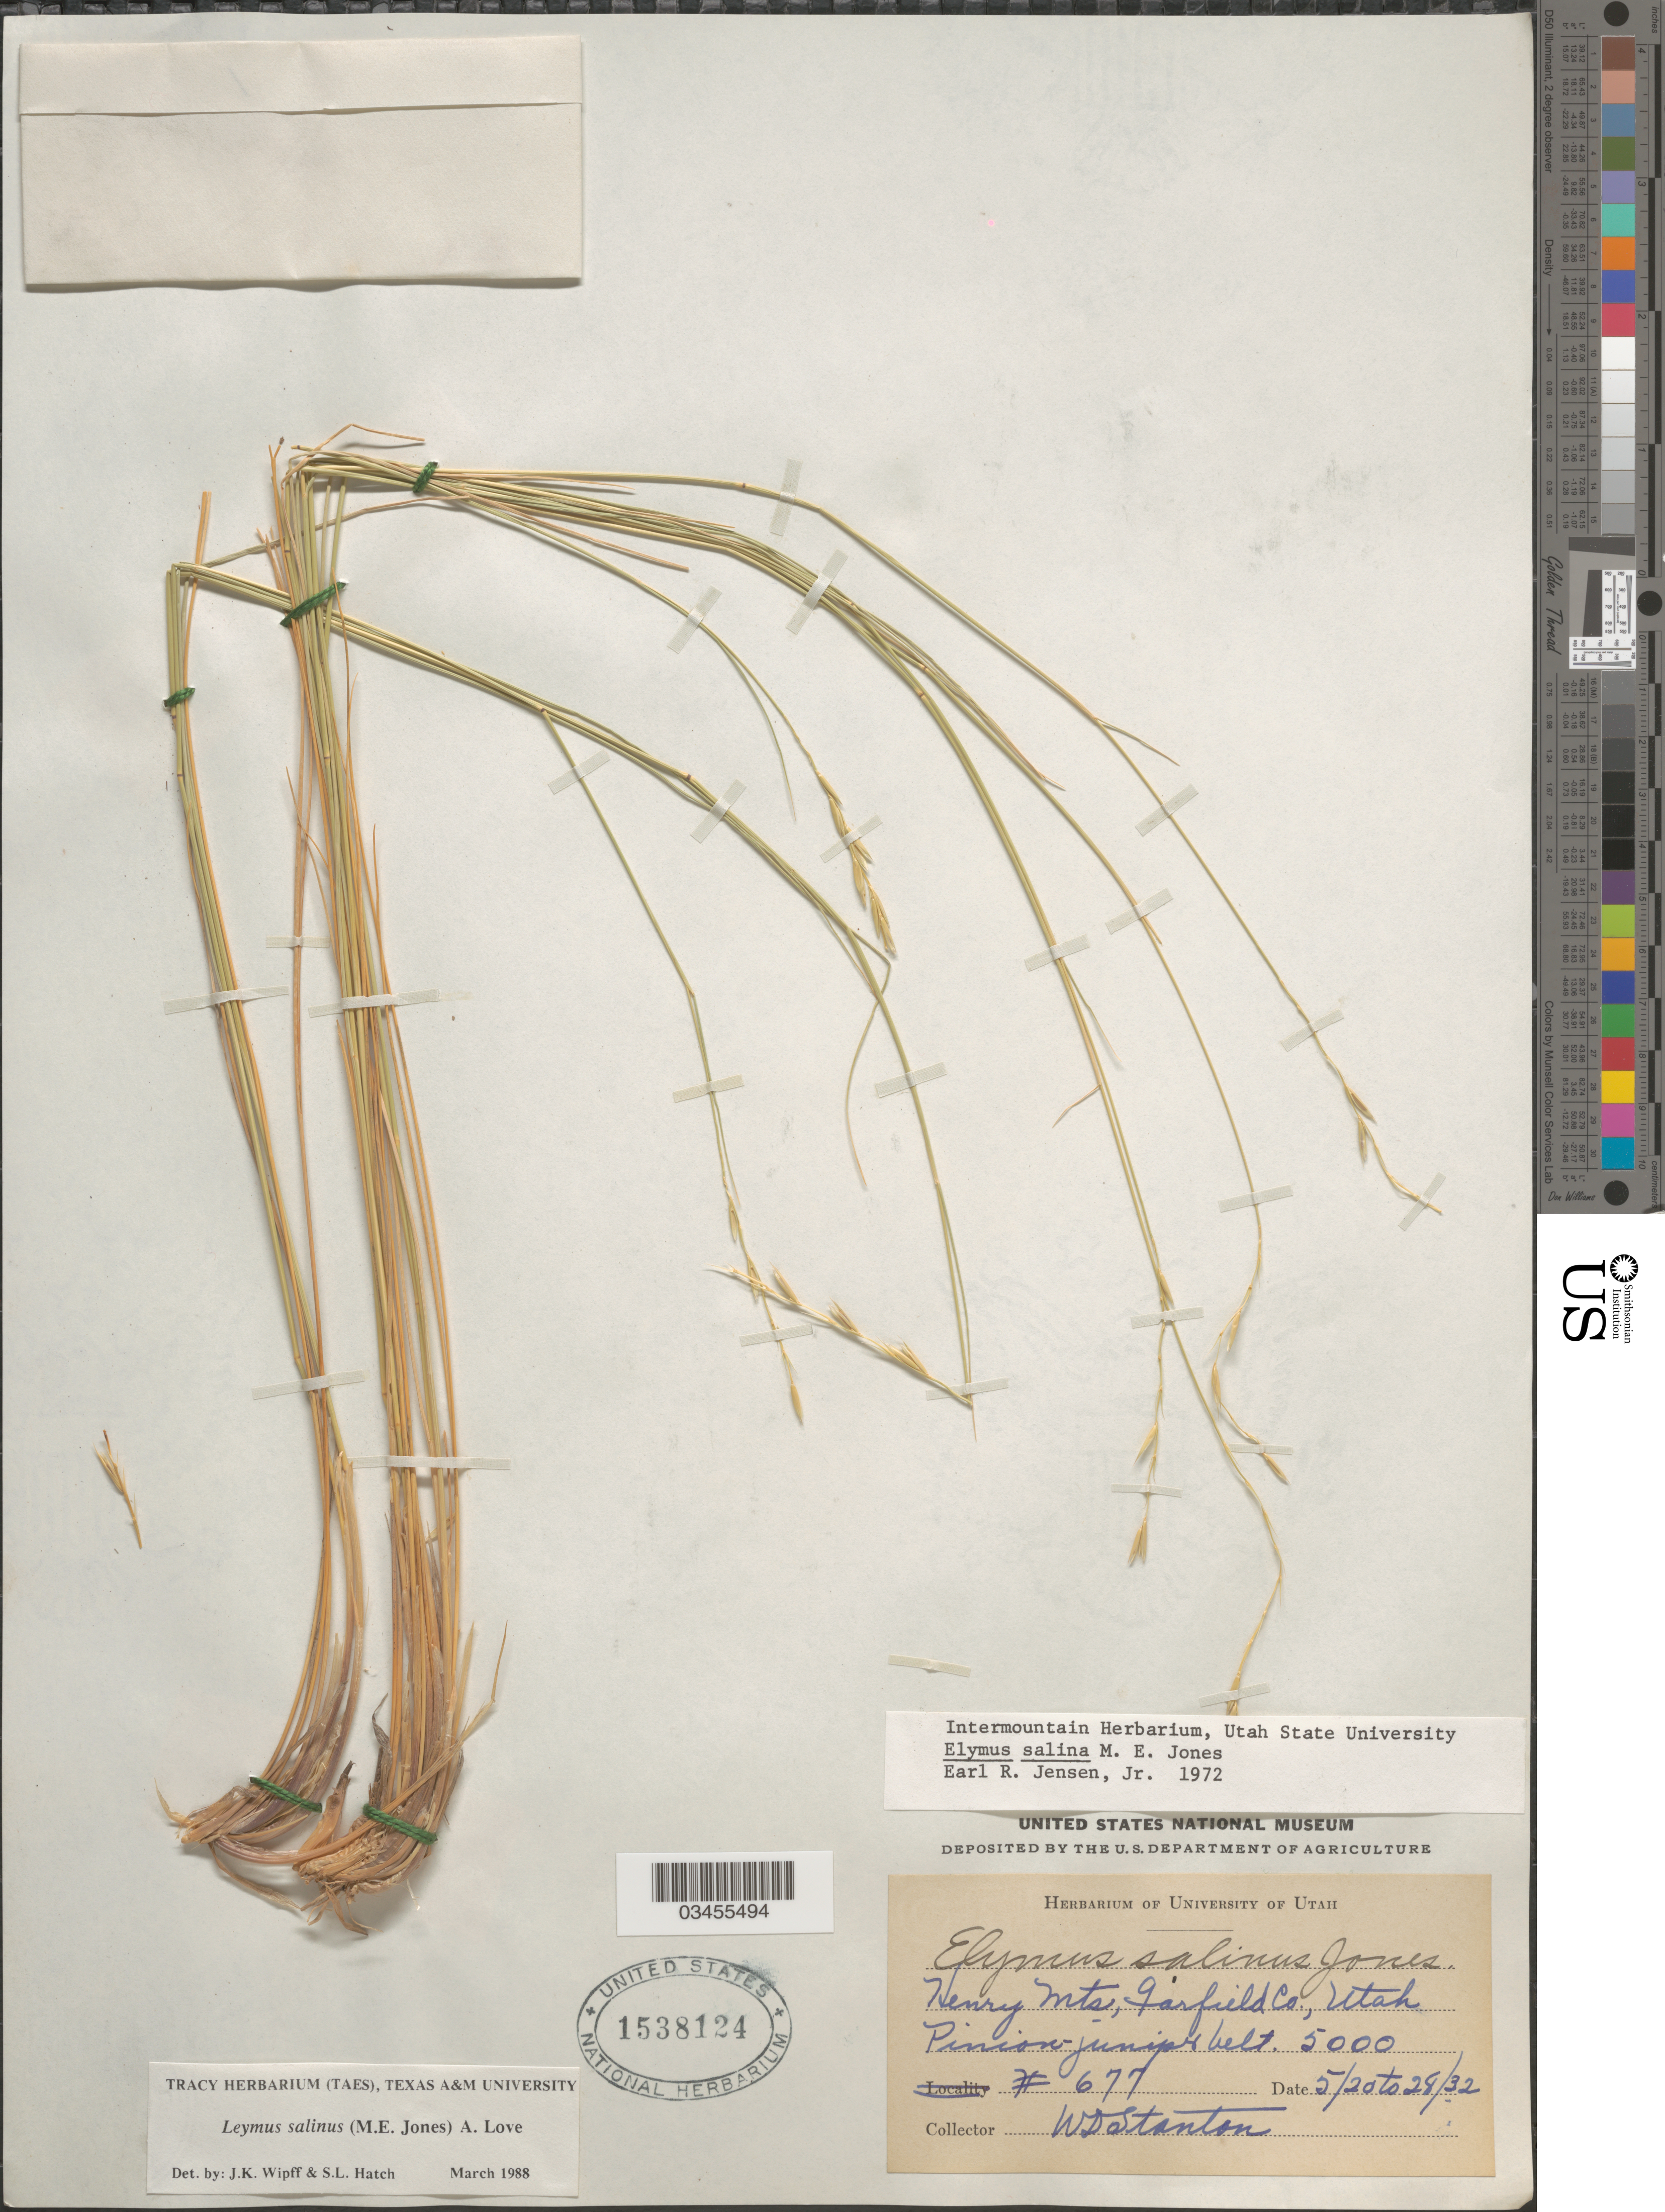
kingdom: Plantae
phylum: Tracheophyta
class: Liliopsida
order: Poales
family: Poaceae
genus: Leymus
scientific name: Leymus salina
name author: (M.E. Jones) Á. Löve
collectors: W. Stanton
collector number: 677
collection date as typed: Transcribed d/m/y: 20/5/32 to 28/5/32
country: United States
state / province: Utah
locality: Henry Mts, Garfield Co.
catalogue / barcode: US 1538124